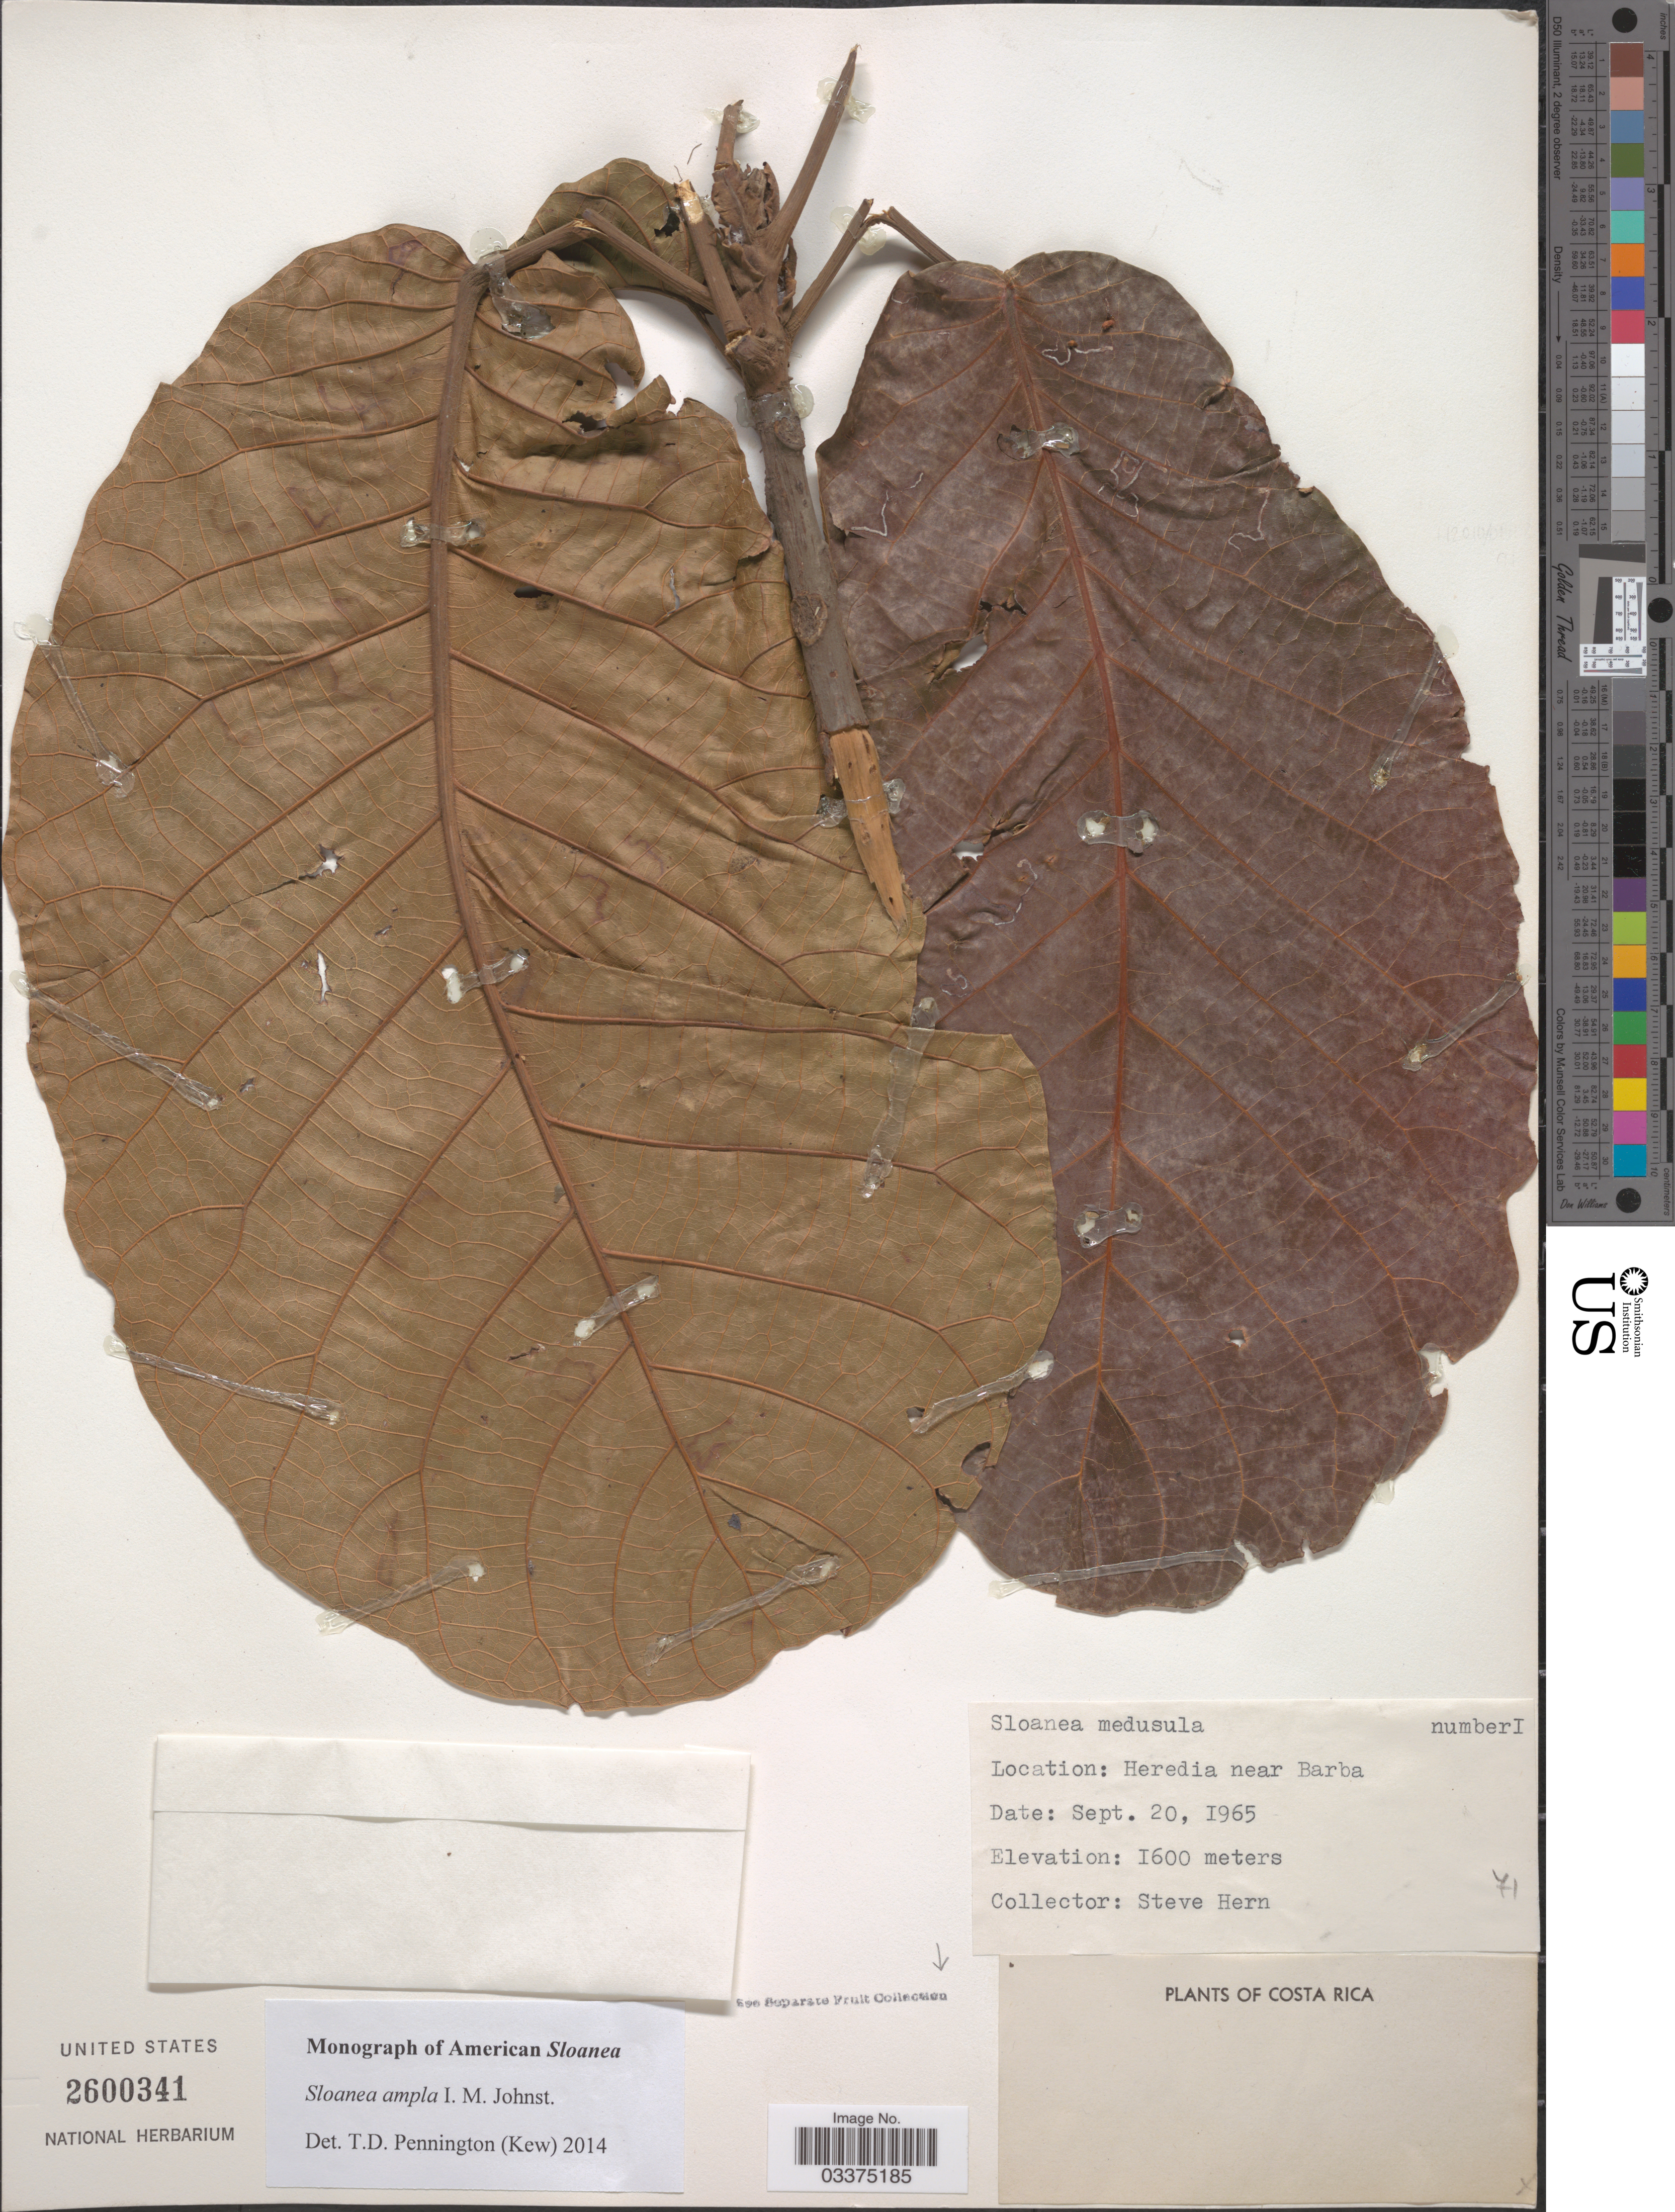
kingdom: Plantae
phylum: Tracheophyta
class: Magnoliopsida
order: Oxalidales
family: Elaeocarpaceae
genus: Sloanea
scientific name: Sloanea ampla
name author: I.M. Johnst.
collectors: S. Hern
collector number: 71?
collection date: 1965-09-20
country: Costa Rica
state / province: Heredia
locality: Near Barba.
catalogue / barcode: US 2600341